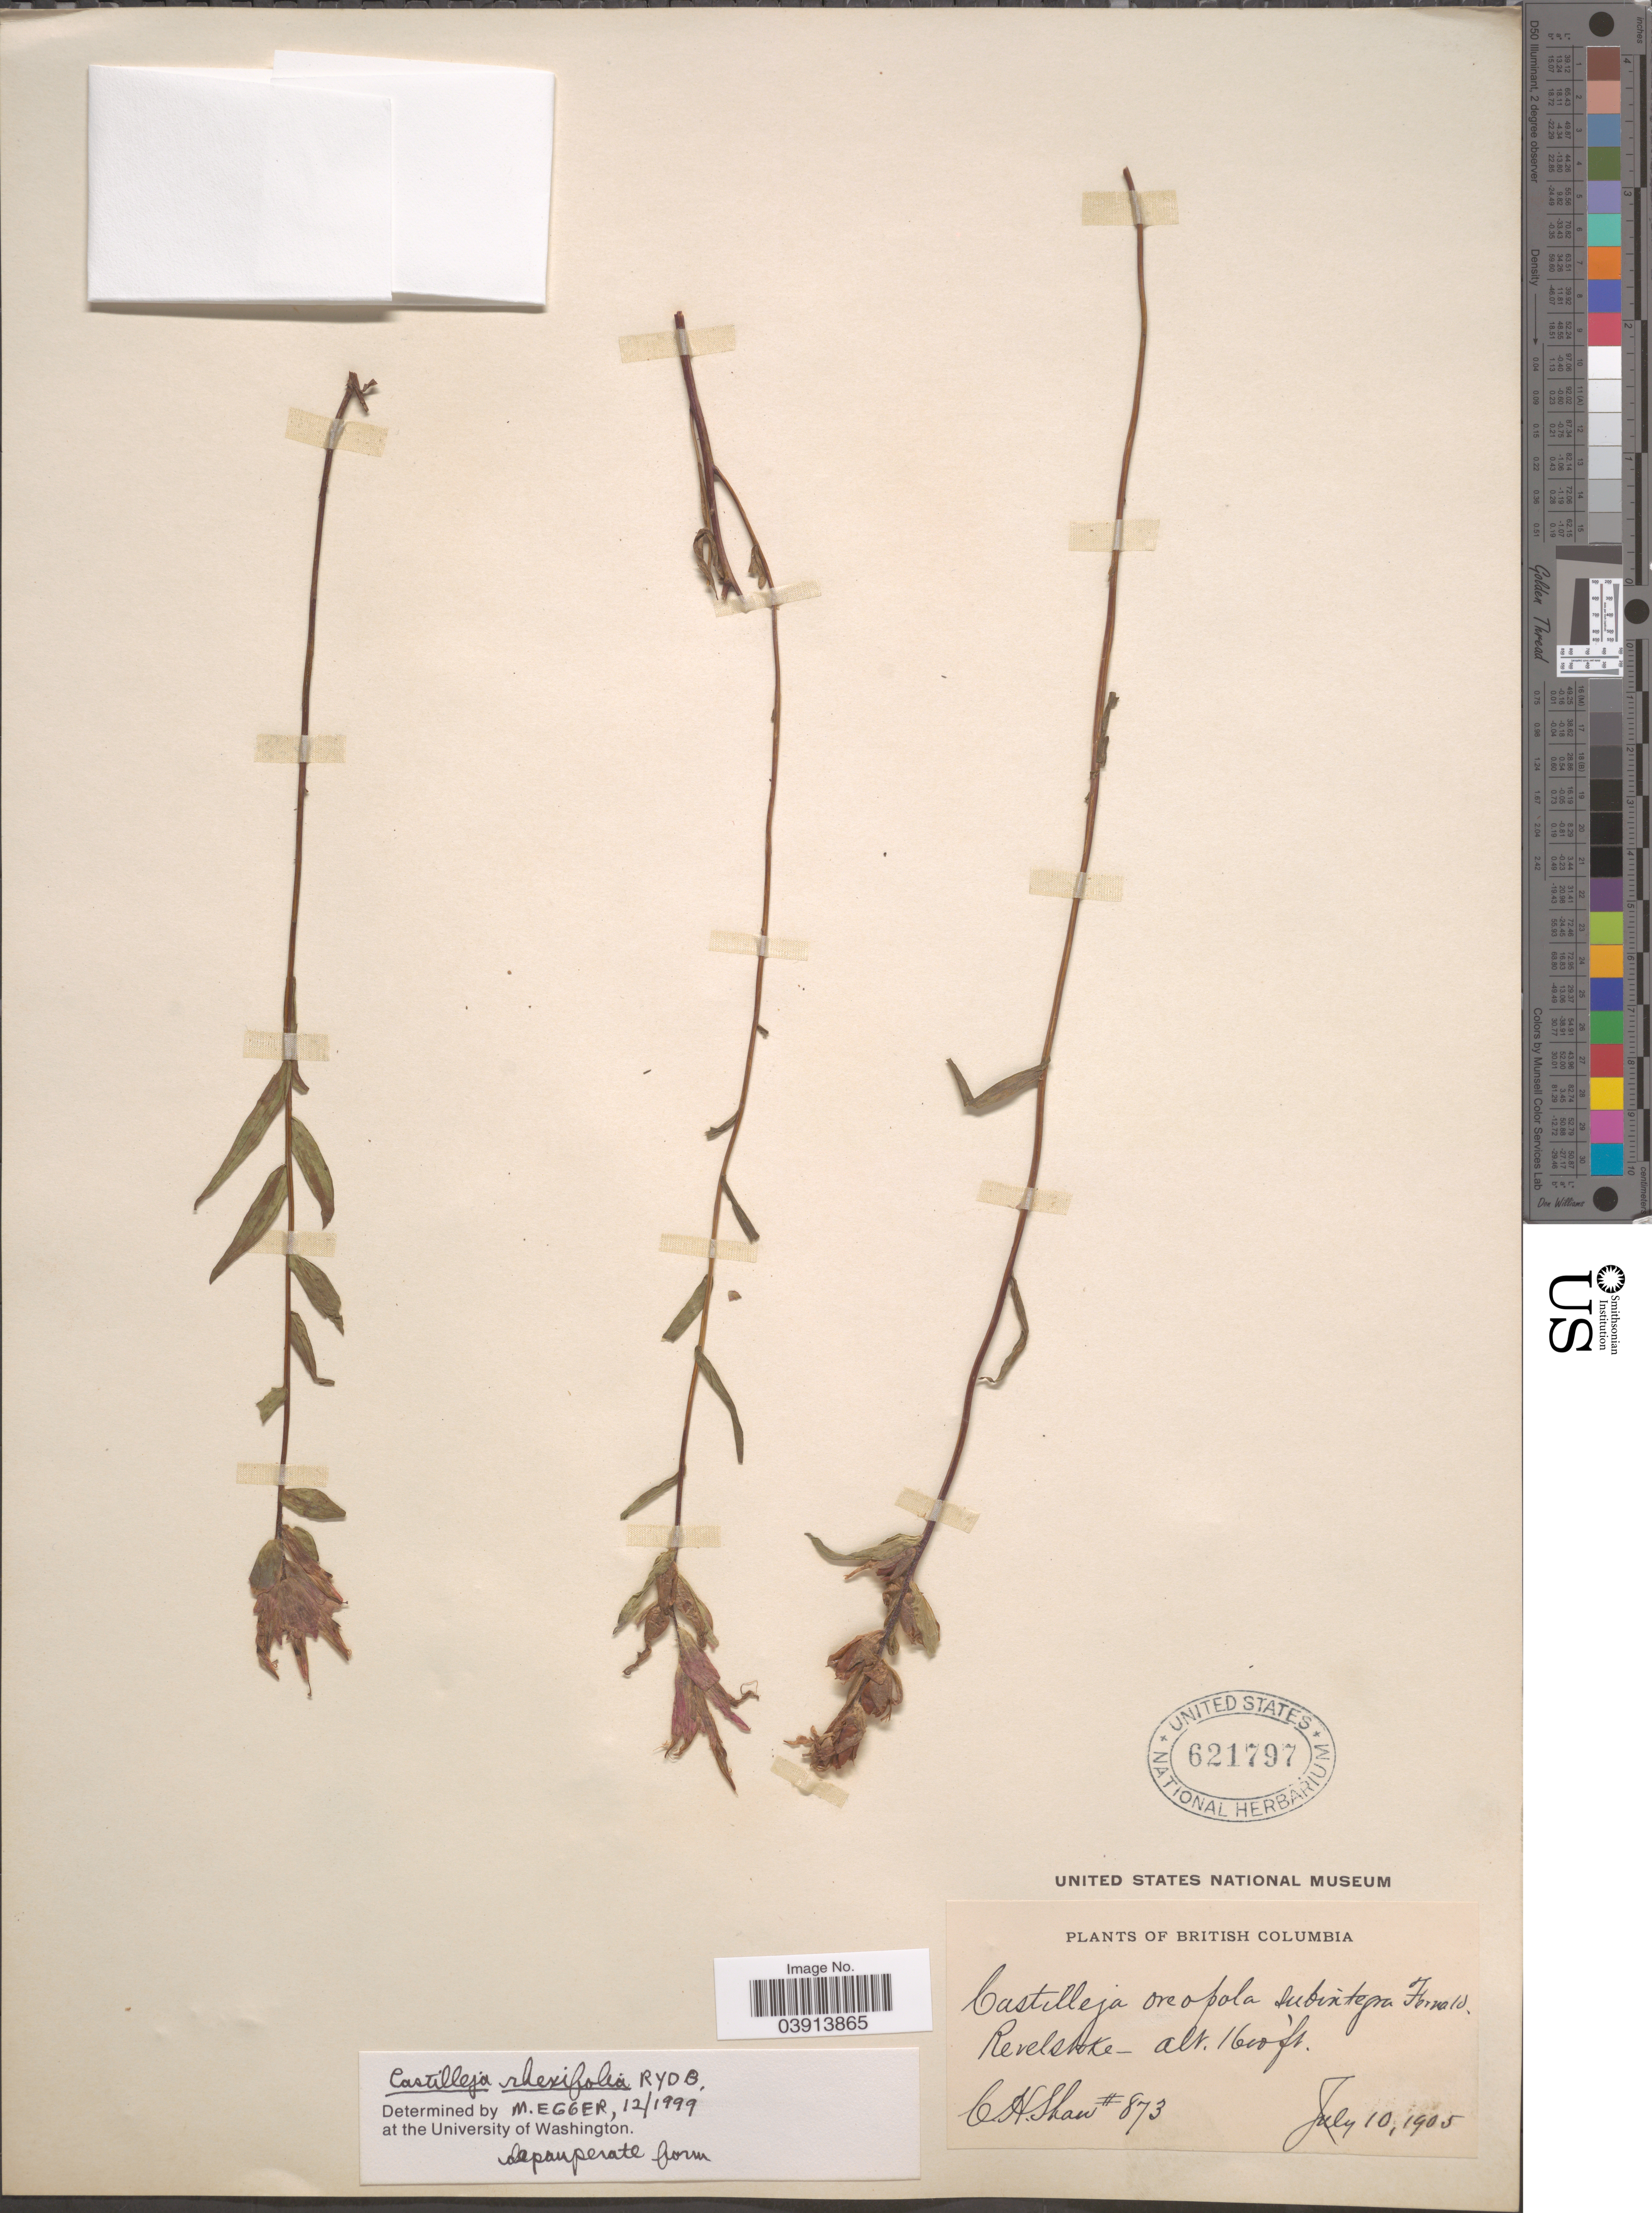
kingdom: Plantae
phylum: Tracheophyta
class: Magnoliopsida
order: Lamiales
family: Orobanchaceae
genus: Castilleja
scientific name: Castilleja rhexiifolia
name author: Rydb.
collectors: C. H. Shaw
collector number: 873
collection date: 1905-07-10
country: Canada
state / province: British Columbia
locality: Revelstoke.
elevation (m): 488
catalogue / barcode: US 621797